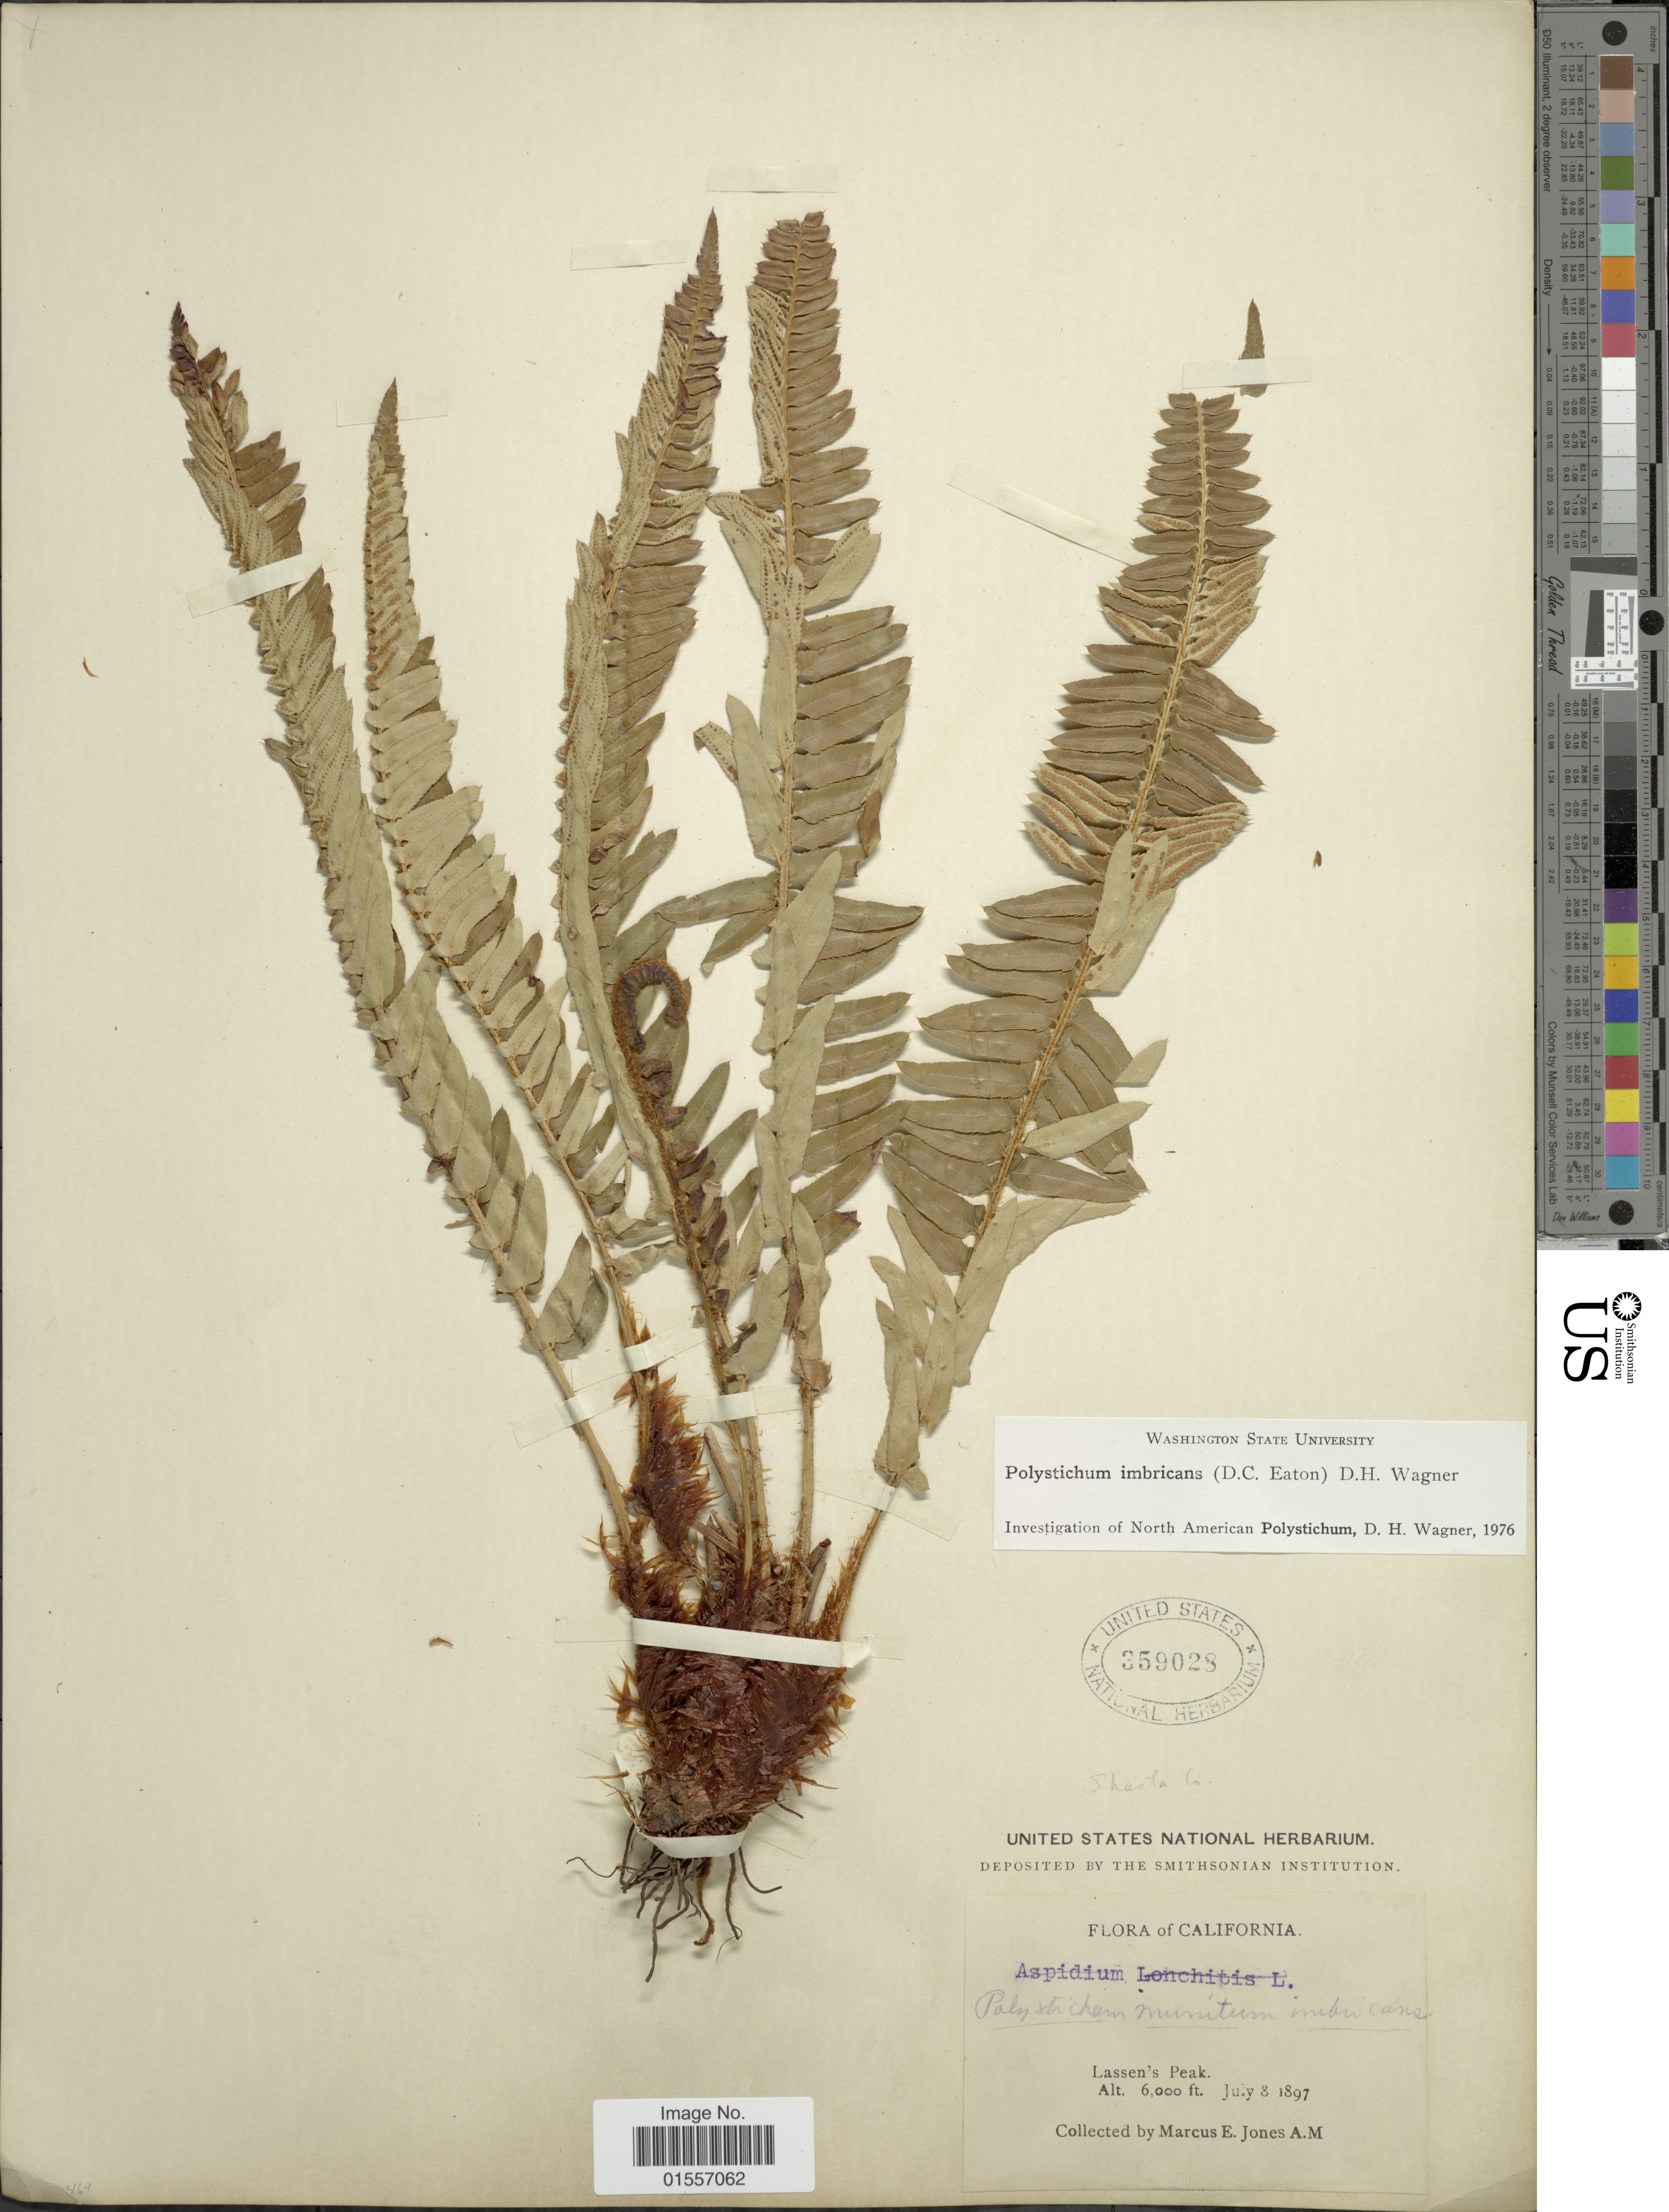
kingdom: Plantae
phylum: Tracheophyta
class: Polypodiopsida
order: Polypodiales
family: Dryopteridaceae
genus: Polystichum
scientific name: Polystichum imbricans subsp. imbricans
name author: (D.C. Eaton) D.H. Wagner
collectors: M. E. Jones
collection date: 1897-07-08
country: United States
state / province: California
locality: Lassen's Peak.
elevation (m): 1829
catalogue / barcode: US 359028